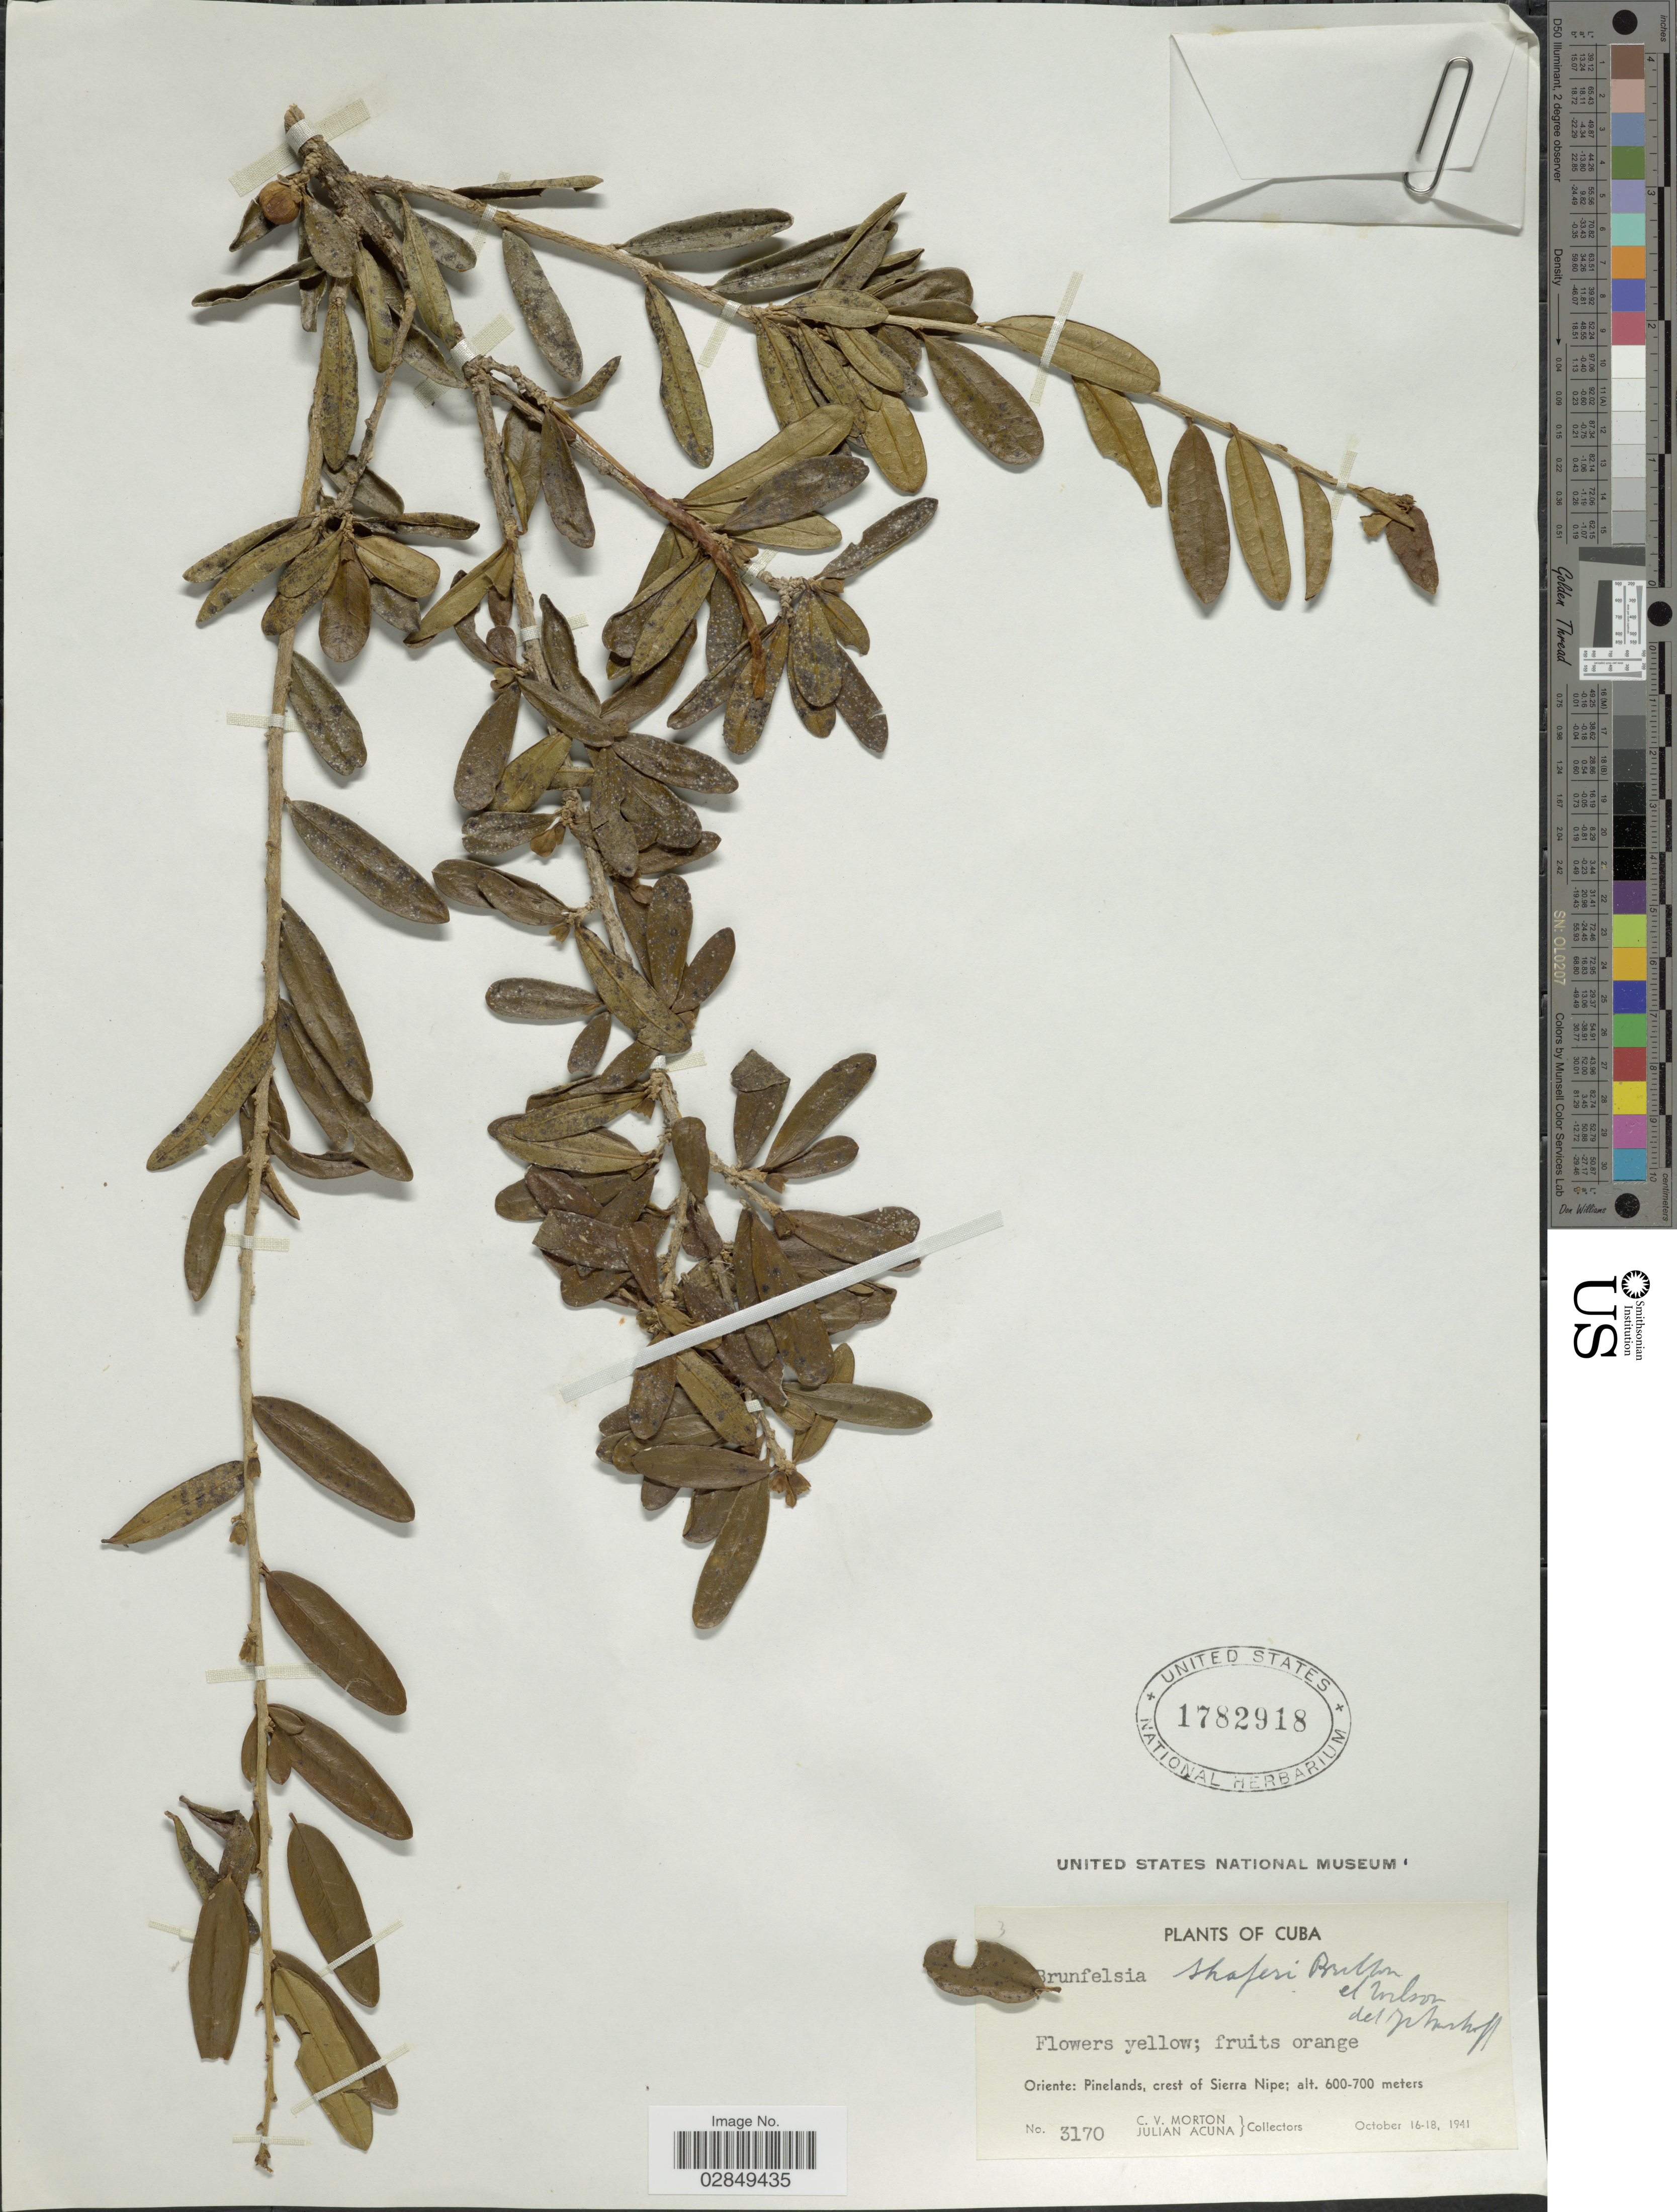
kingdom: Plantae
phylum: Tracheophyta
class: Magnoliopsida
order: Solanales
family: Solanaceae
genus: Brunfelsia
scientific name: Brunfelsia shaferi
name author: Britton & P. Wilson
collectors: C. V. Morton & J. B. Acuña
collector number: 3170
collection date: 1941-10-16/1941-10-18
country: Cuba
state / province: Oriente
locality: Pinelands, crest of Sierra Nipe.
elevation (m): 600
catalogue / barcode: US 1782918